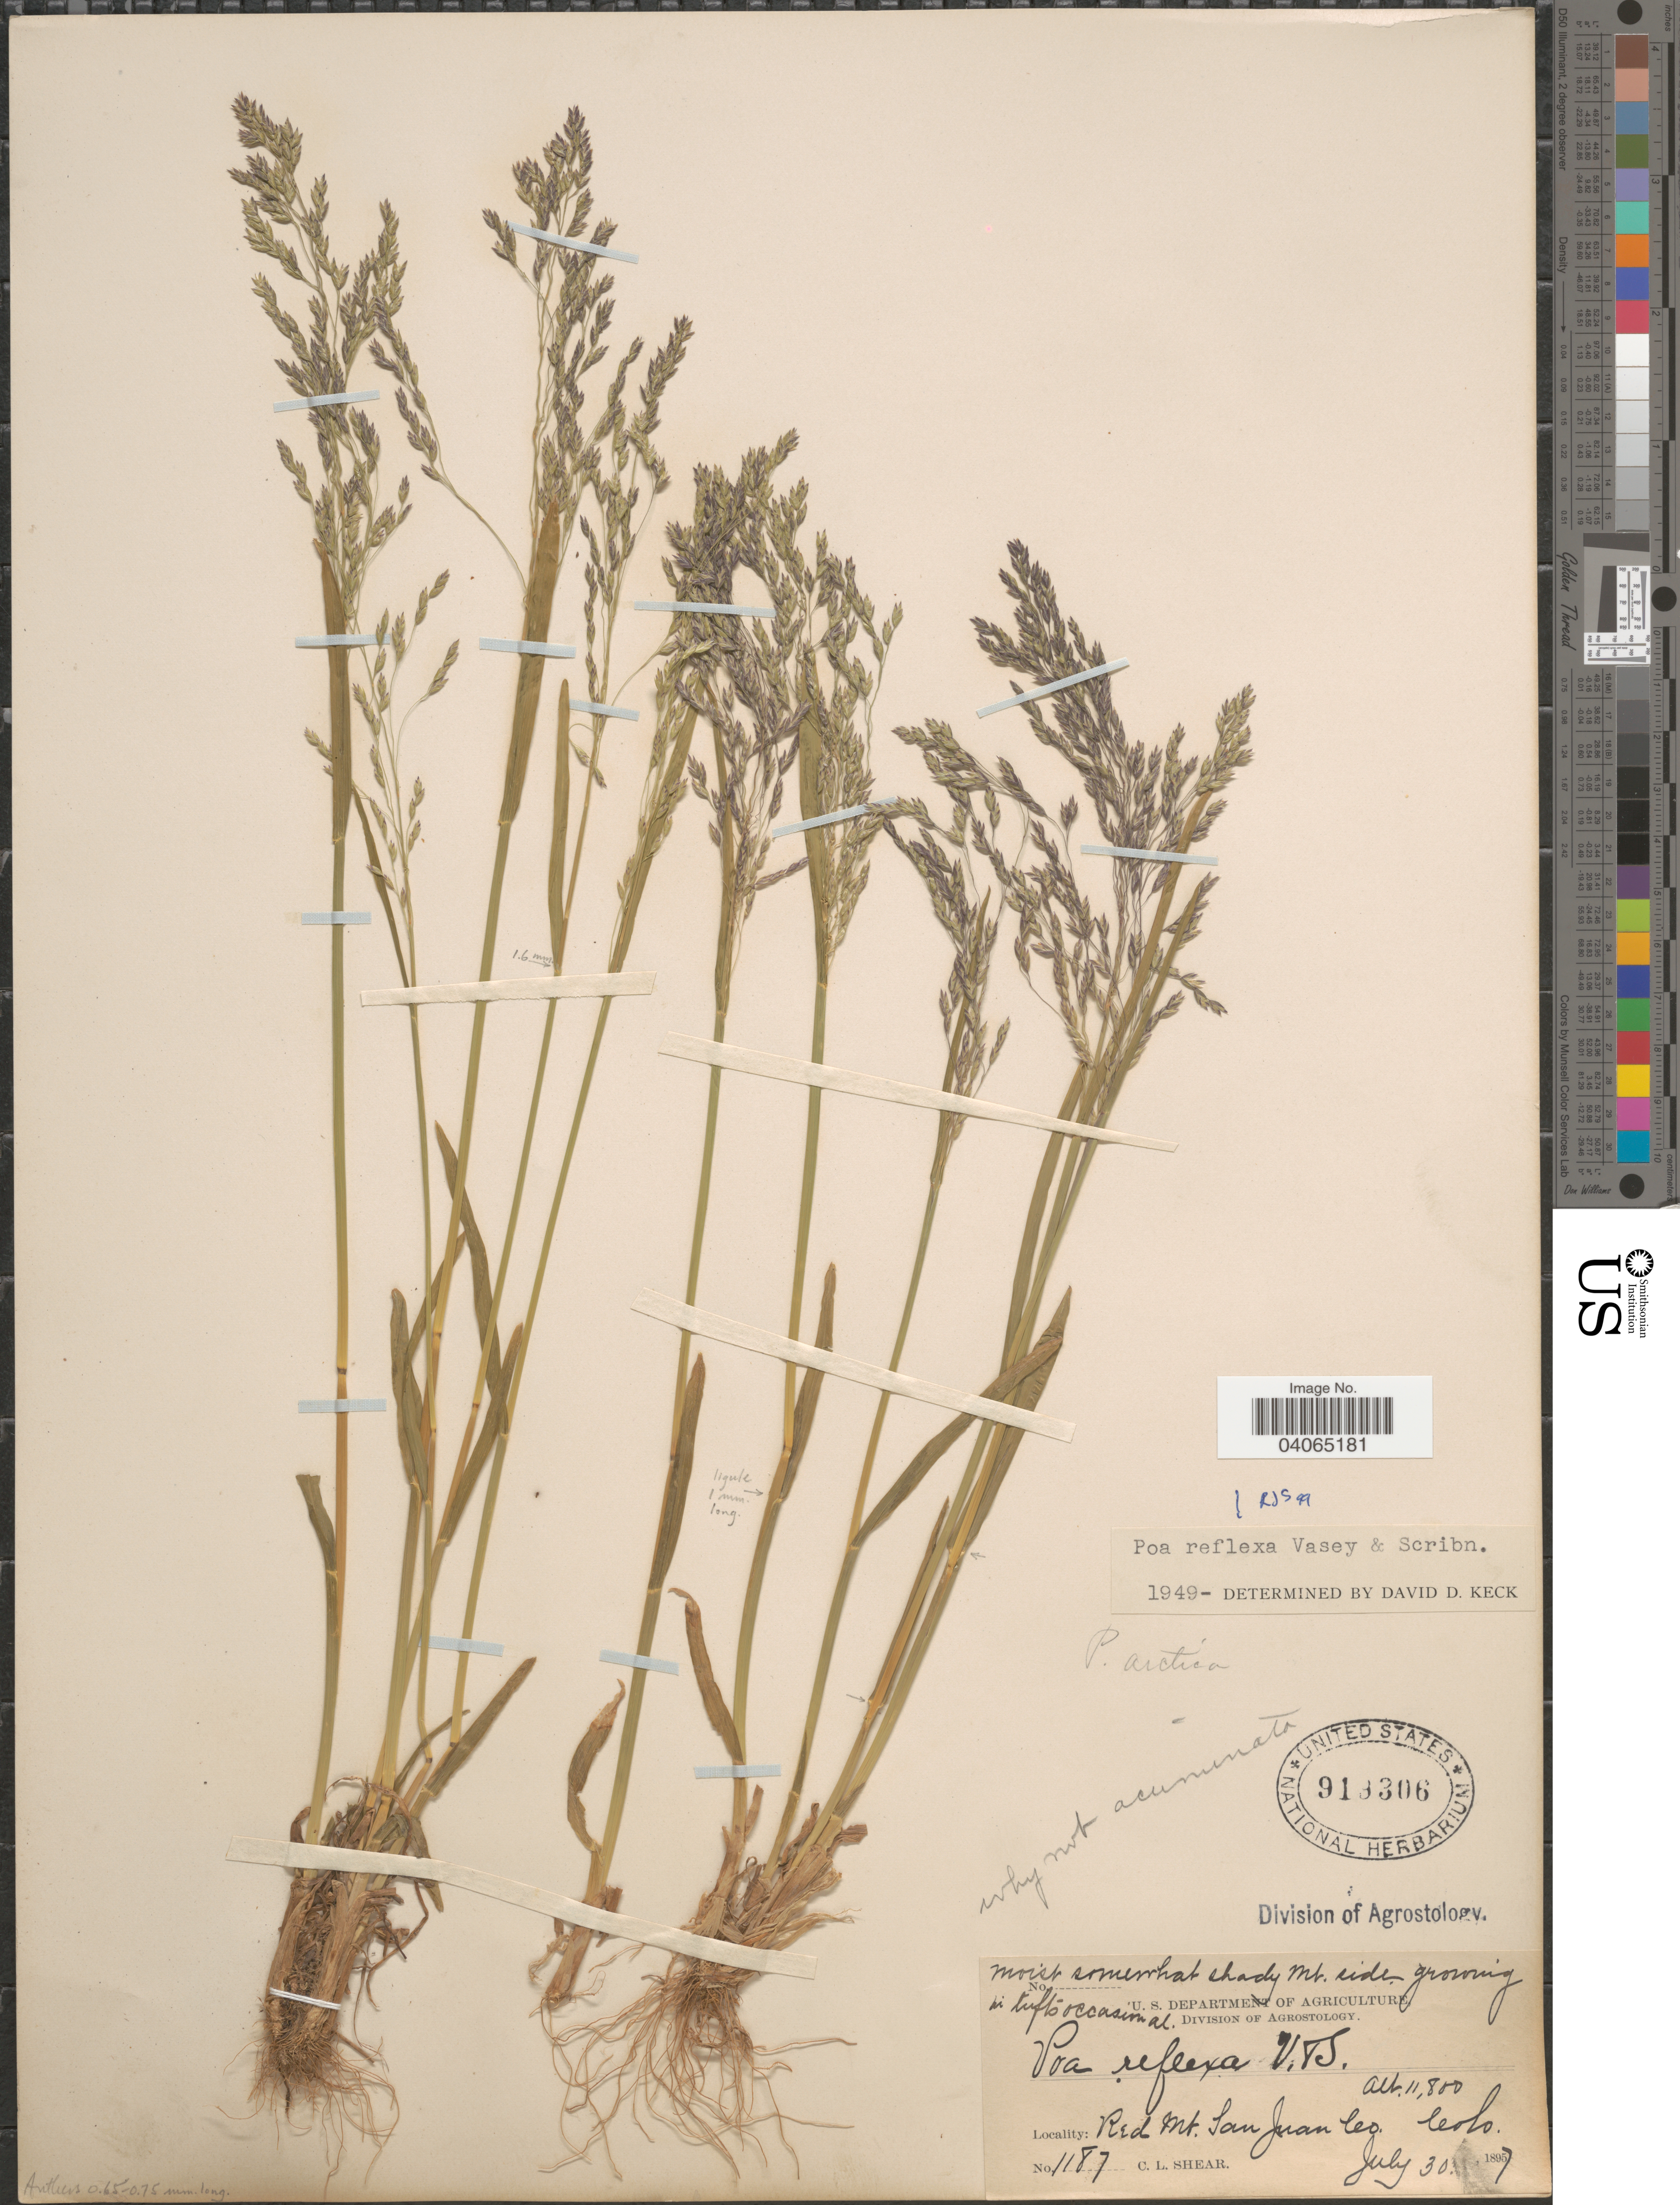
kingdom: Plantae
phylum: Tracheophyta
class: Liliopsida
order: Poales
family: Poaceae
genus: Poa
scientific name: Poa reflexa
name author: Vasey & Scribn.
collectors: C. L. Shear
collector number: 1187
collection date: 1897-07-30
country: United States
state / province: Colorado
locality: Red Mt. San Juan Co.